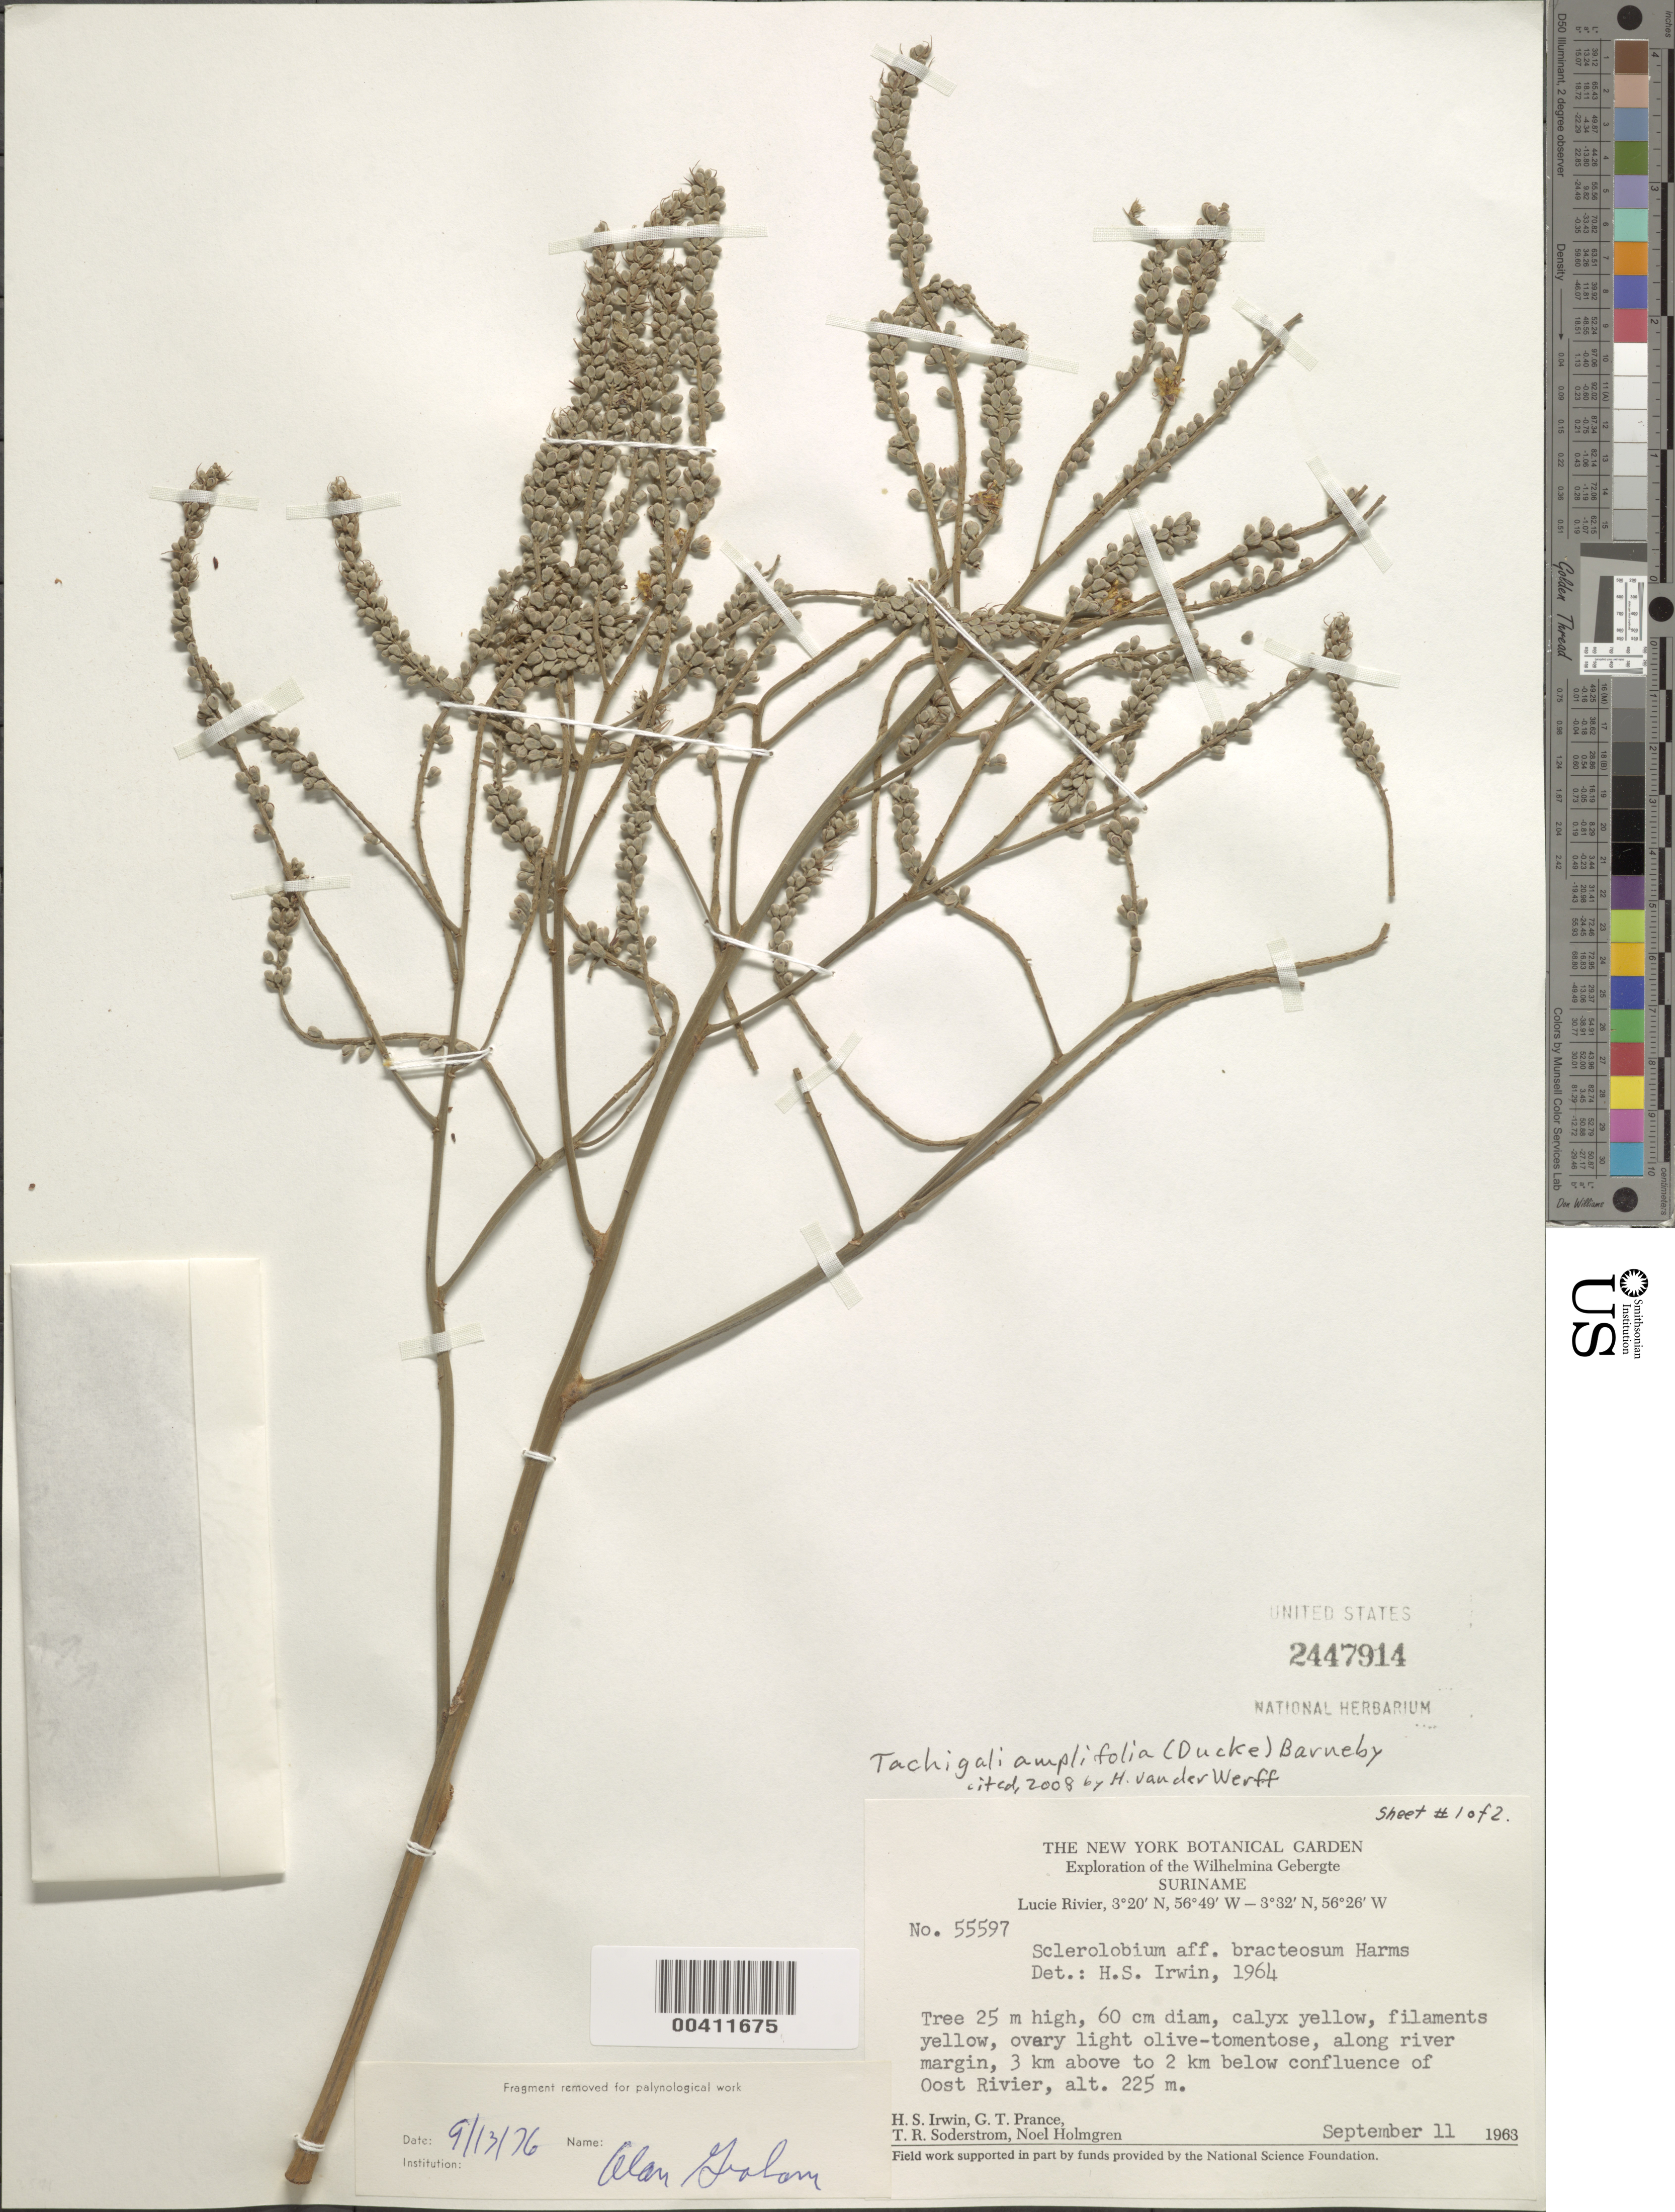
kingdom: Plantae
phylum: Tracheophyta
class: Magnoliopsida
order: Fabales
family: Fabaceae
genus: Tachigali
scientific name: Tachigali amplifolia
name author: (Ducke) Barneby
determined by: van der Werff, H., (MO), Missouri Botanical Garden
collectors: H. Irwin, G. T. Prance, T. R. Soderstrom & N. H. Holmgren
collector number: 55597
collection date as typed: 11 Sep 1963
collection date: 1963-09-11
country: Suriname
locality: Lucie river, 3 km above to 2 km below confluence of oost river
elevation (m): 225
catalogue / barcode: US 2447914